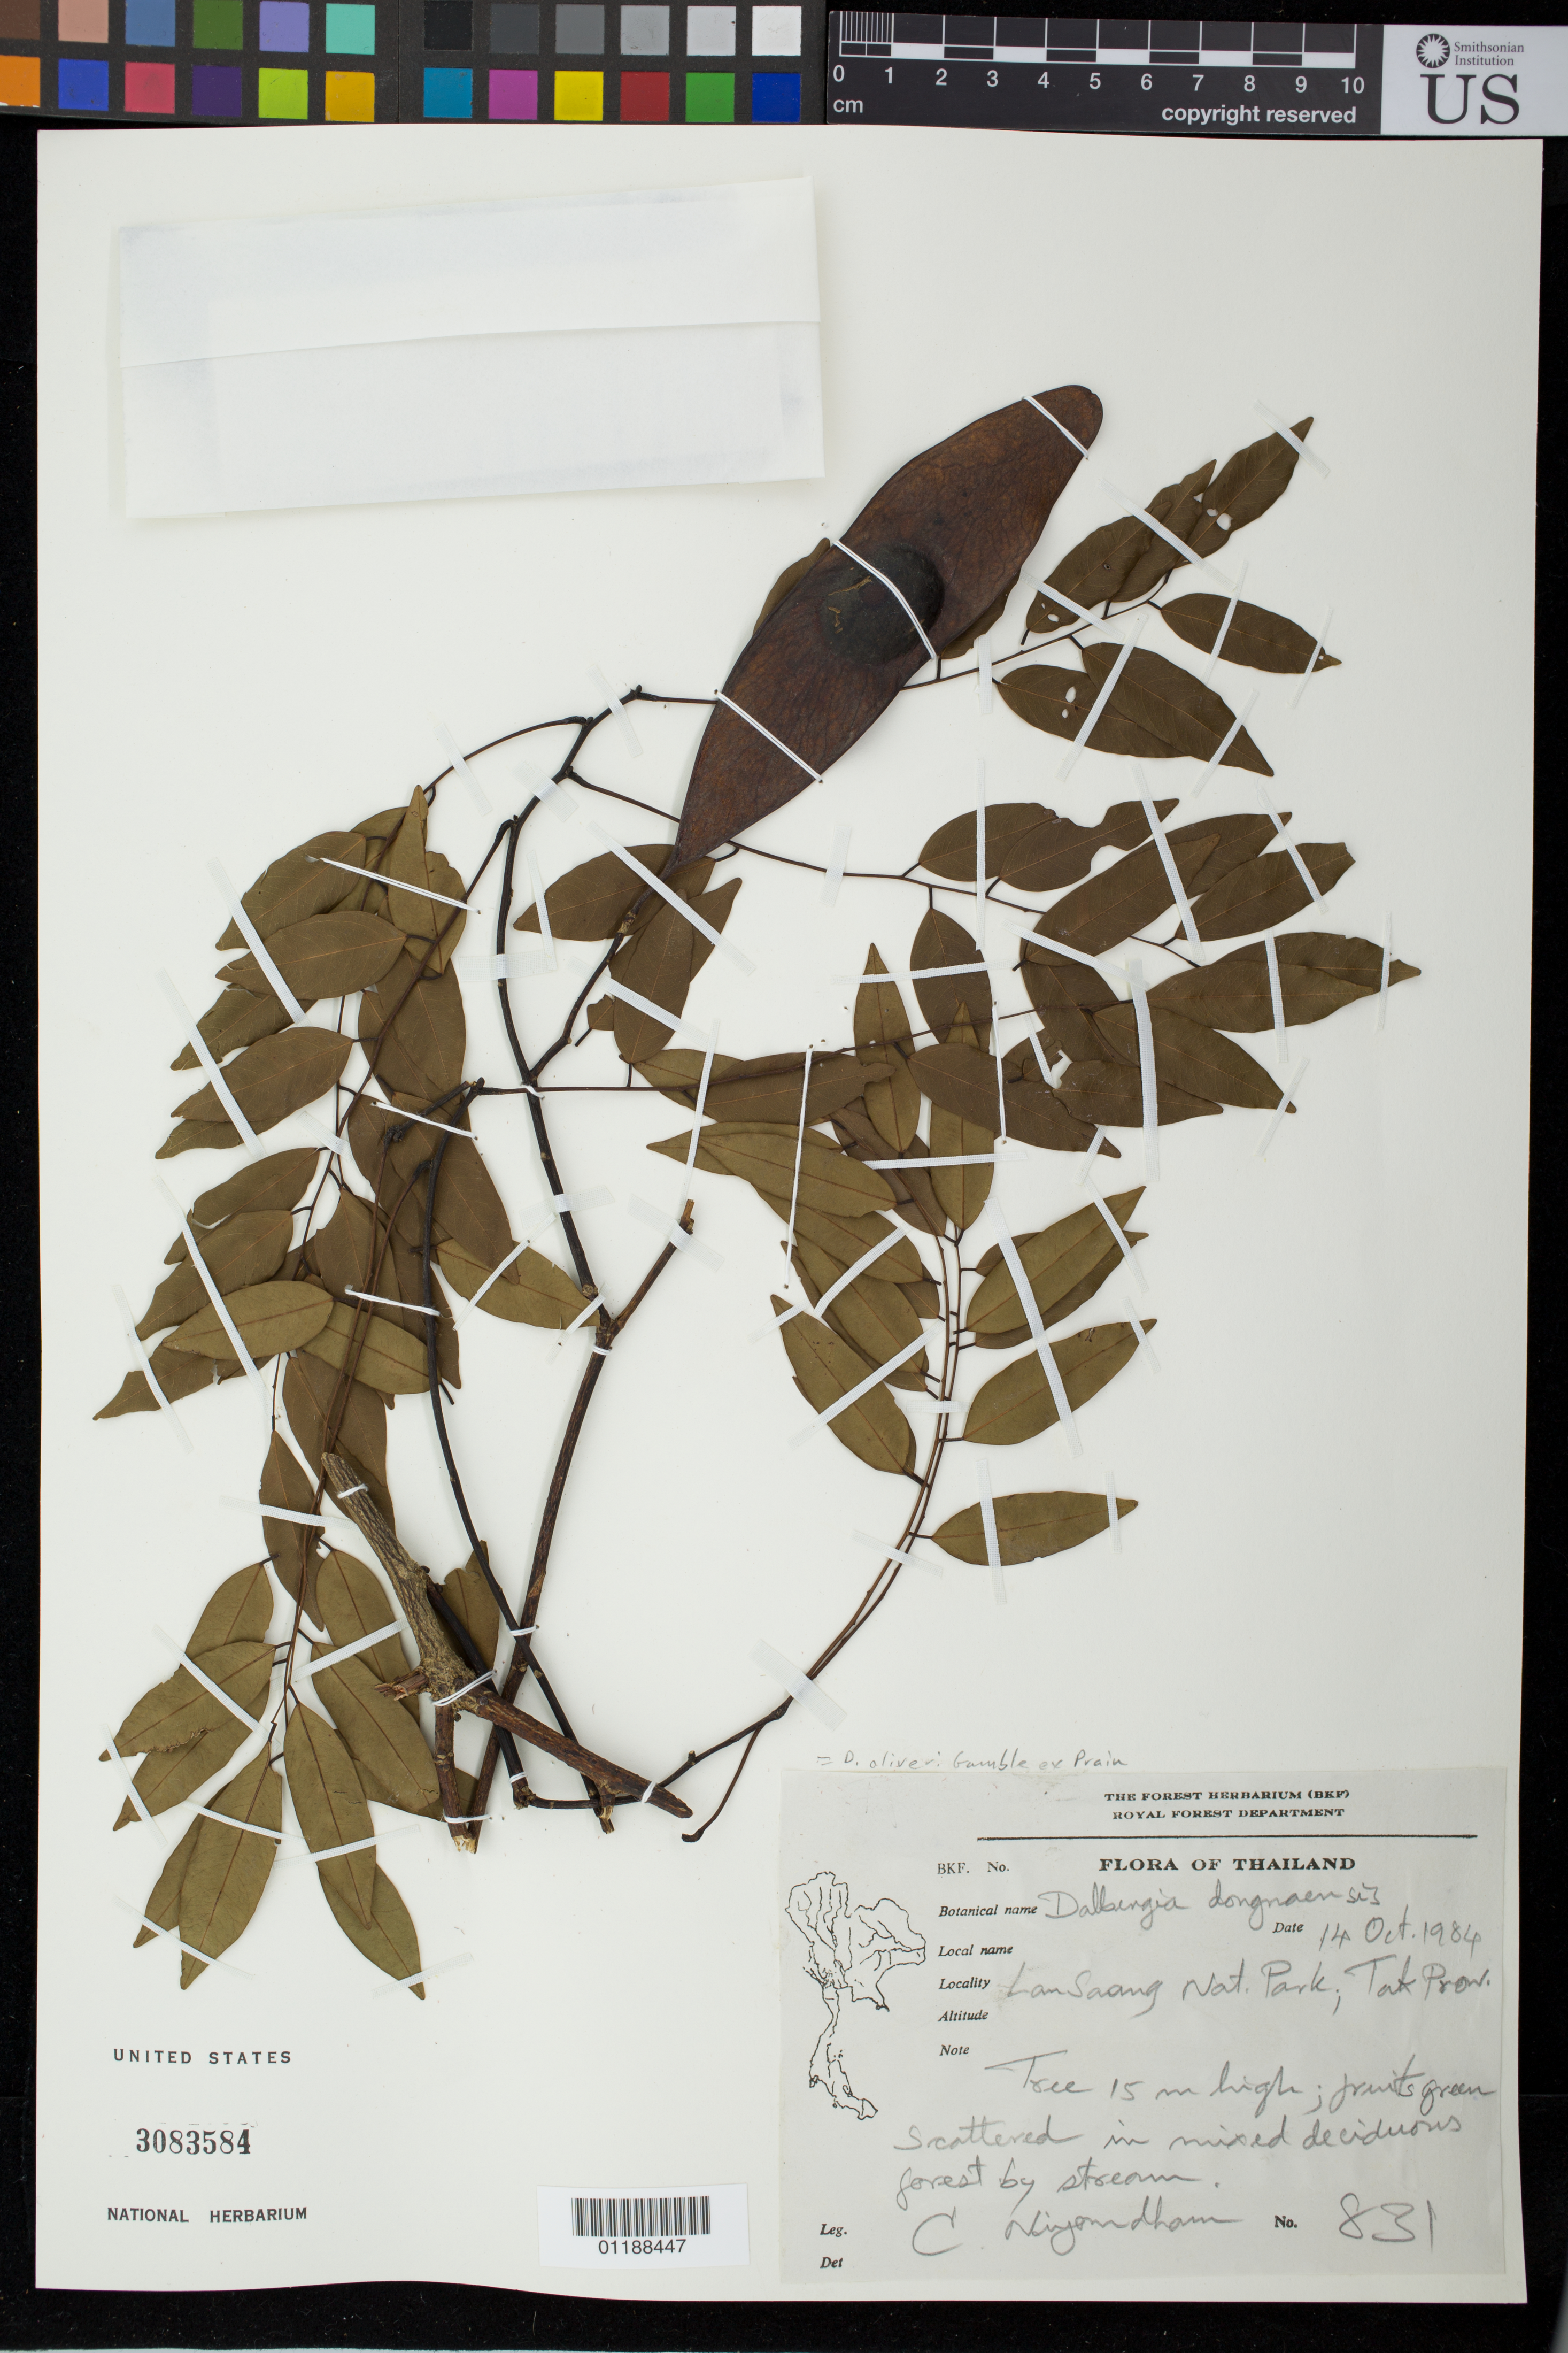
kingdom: Plantae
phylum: Tracheophyta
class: Magnoliopsida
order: Fabales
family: Fabaceae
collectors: C. Niyomdham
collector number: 831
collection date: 1984-10-14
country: Thailand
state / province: Tak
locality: Lan sang Nat Park; scattered in mixed deciduous forest by stream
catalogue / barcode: US 3083584